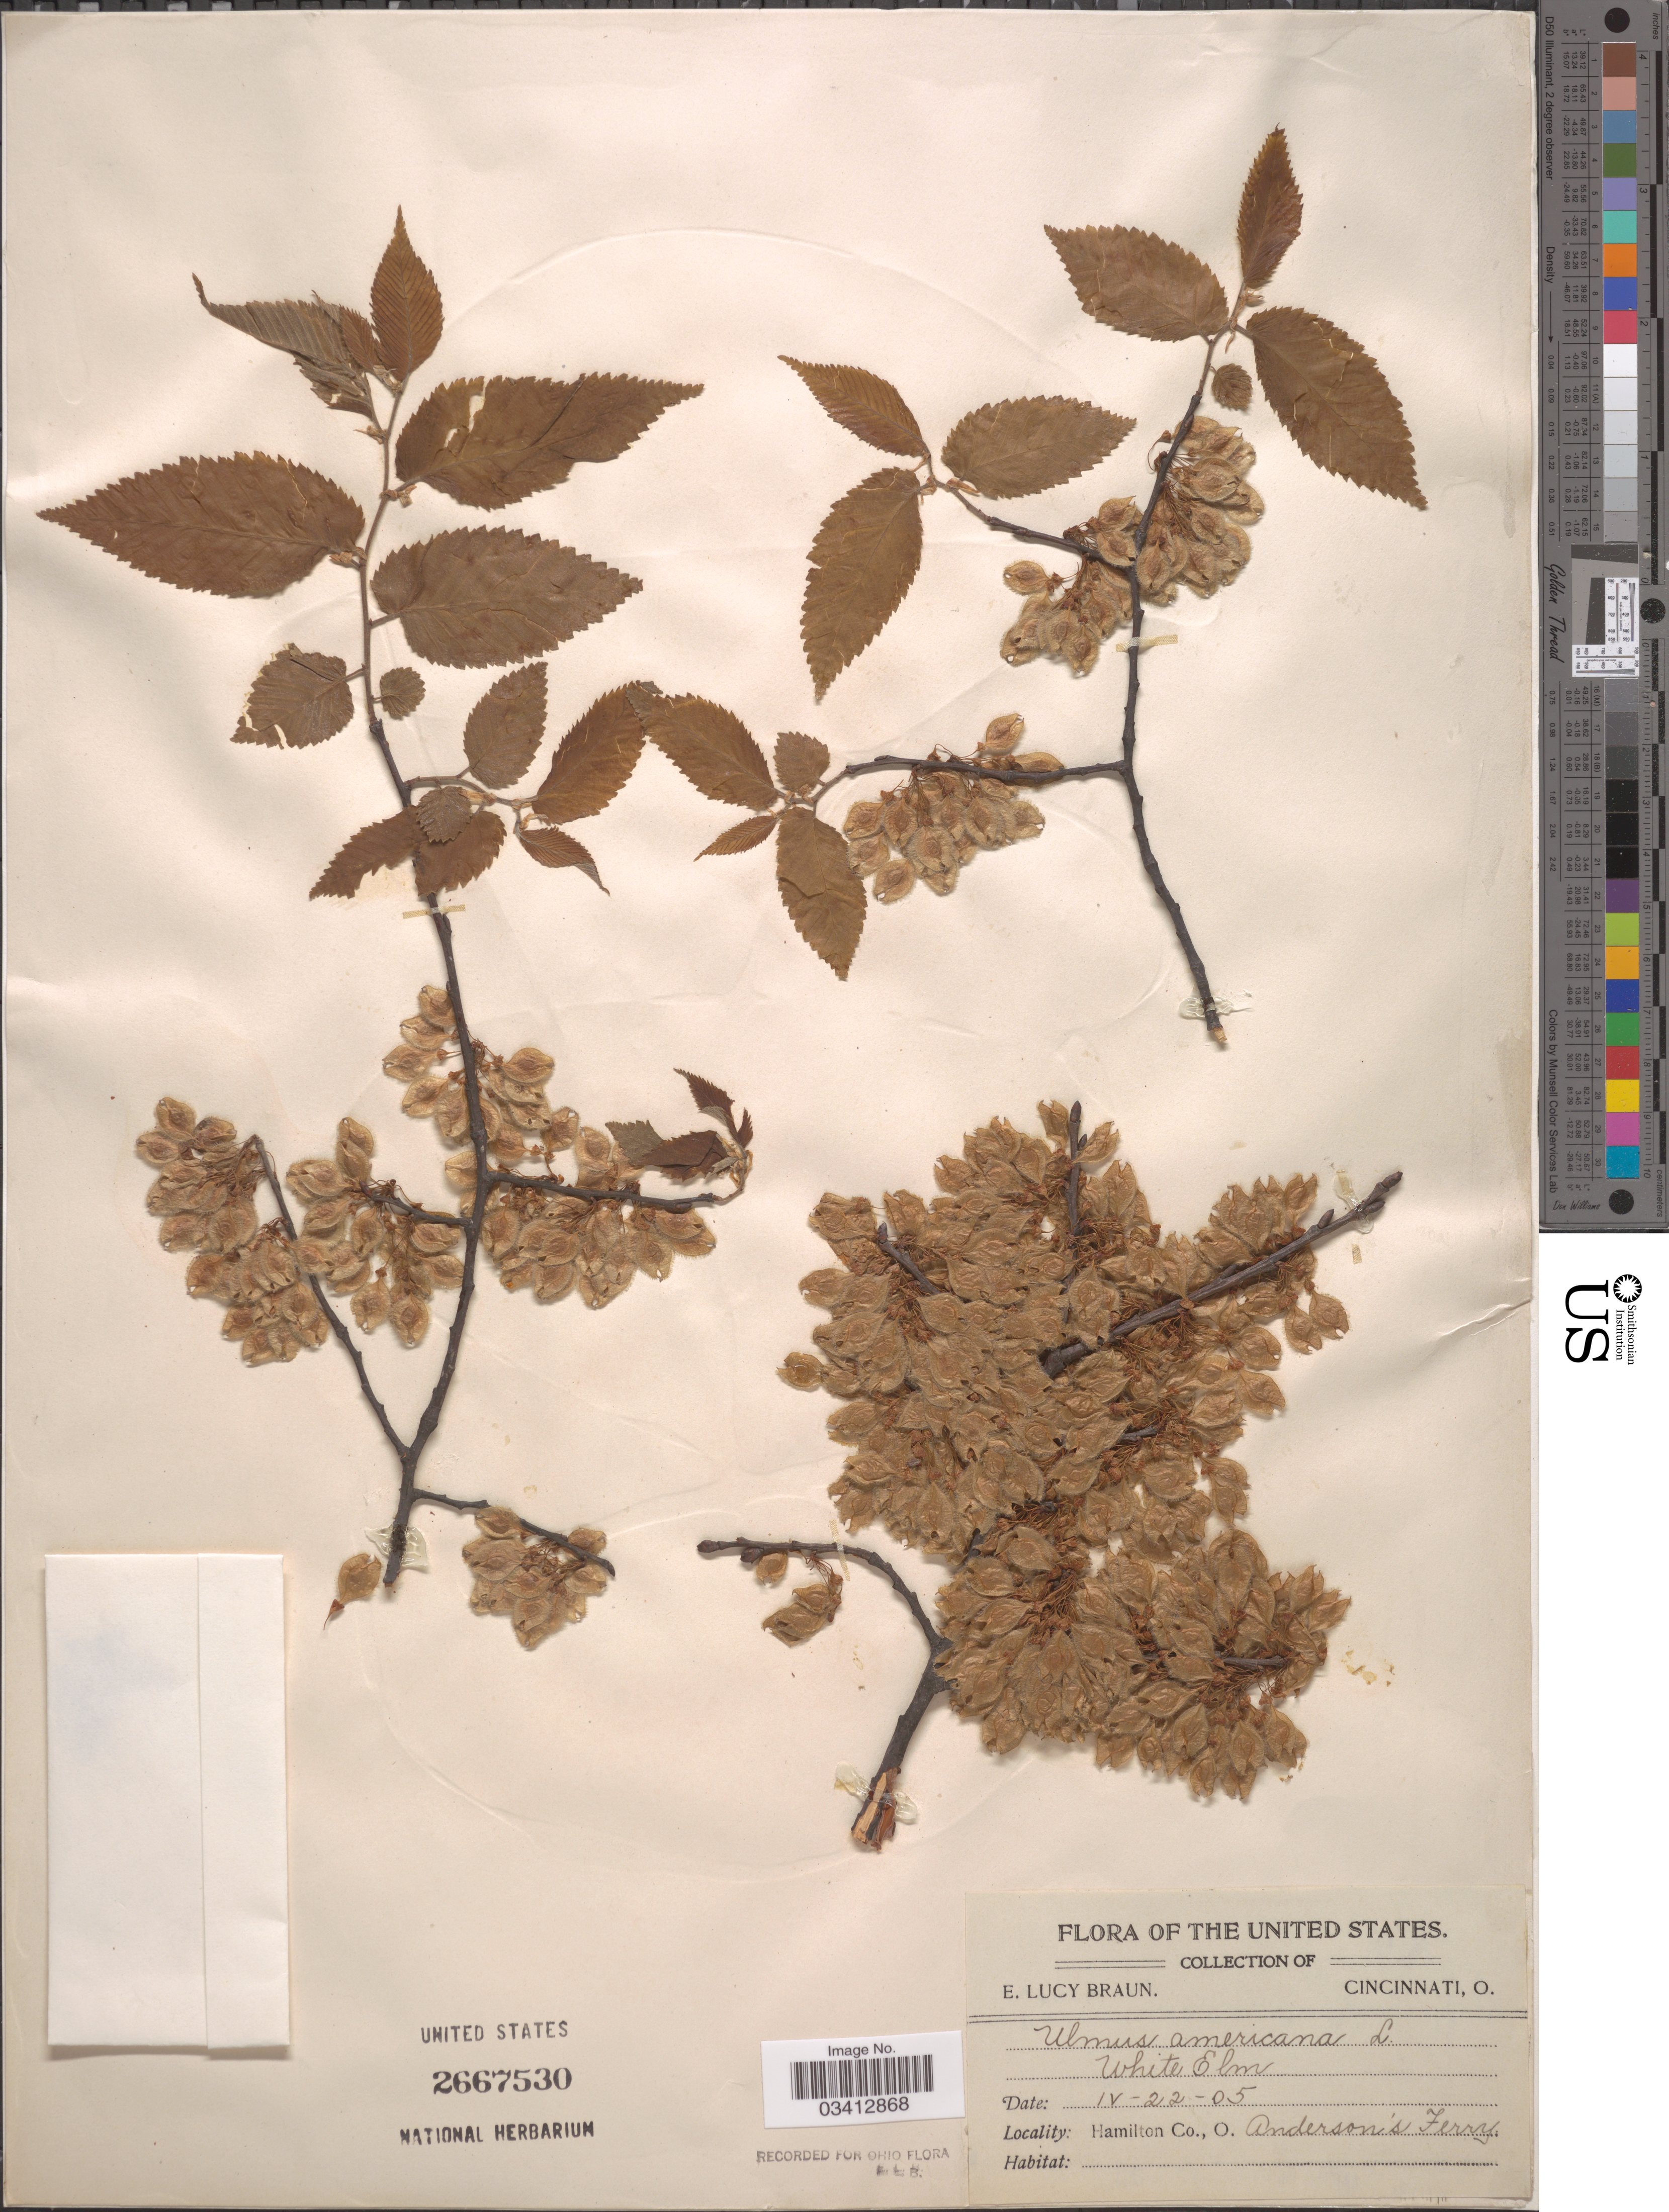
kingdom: Plantae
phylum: Tracheophyta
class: Magnoliopsida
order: Rosales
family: Ulmaceae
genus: Ulmus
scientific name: Ulmus americana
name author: L.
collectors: E. L. Braun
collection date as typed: Transcribed d/m/y: 22/4/5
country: United States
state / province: Ohio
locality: Hamilton Co., Anderson's Ferry.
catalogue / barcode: US 2667530